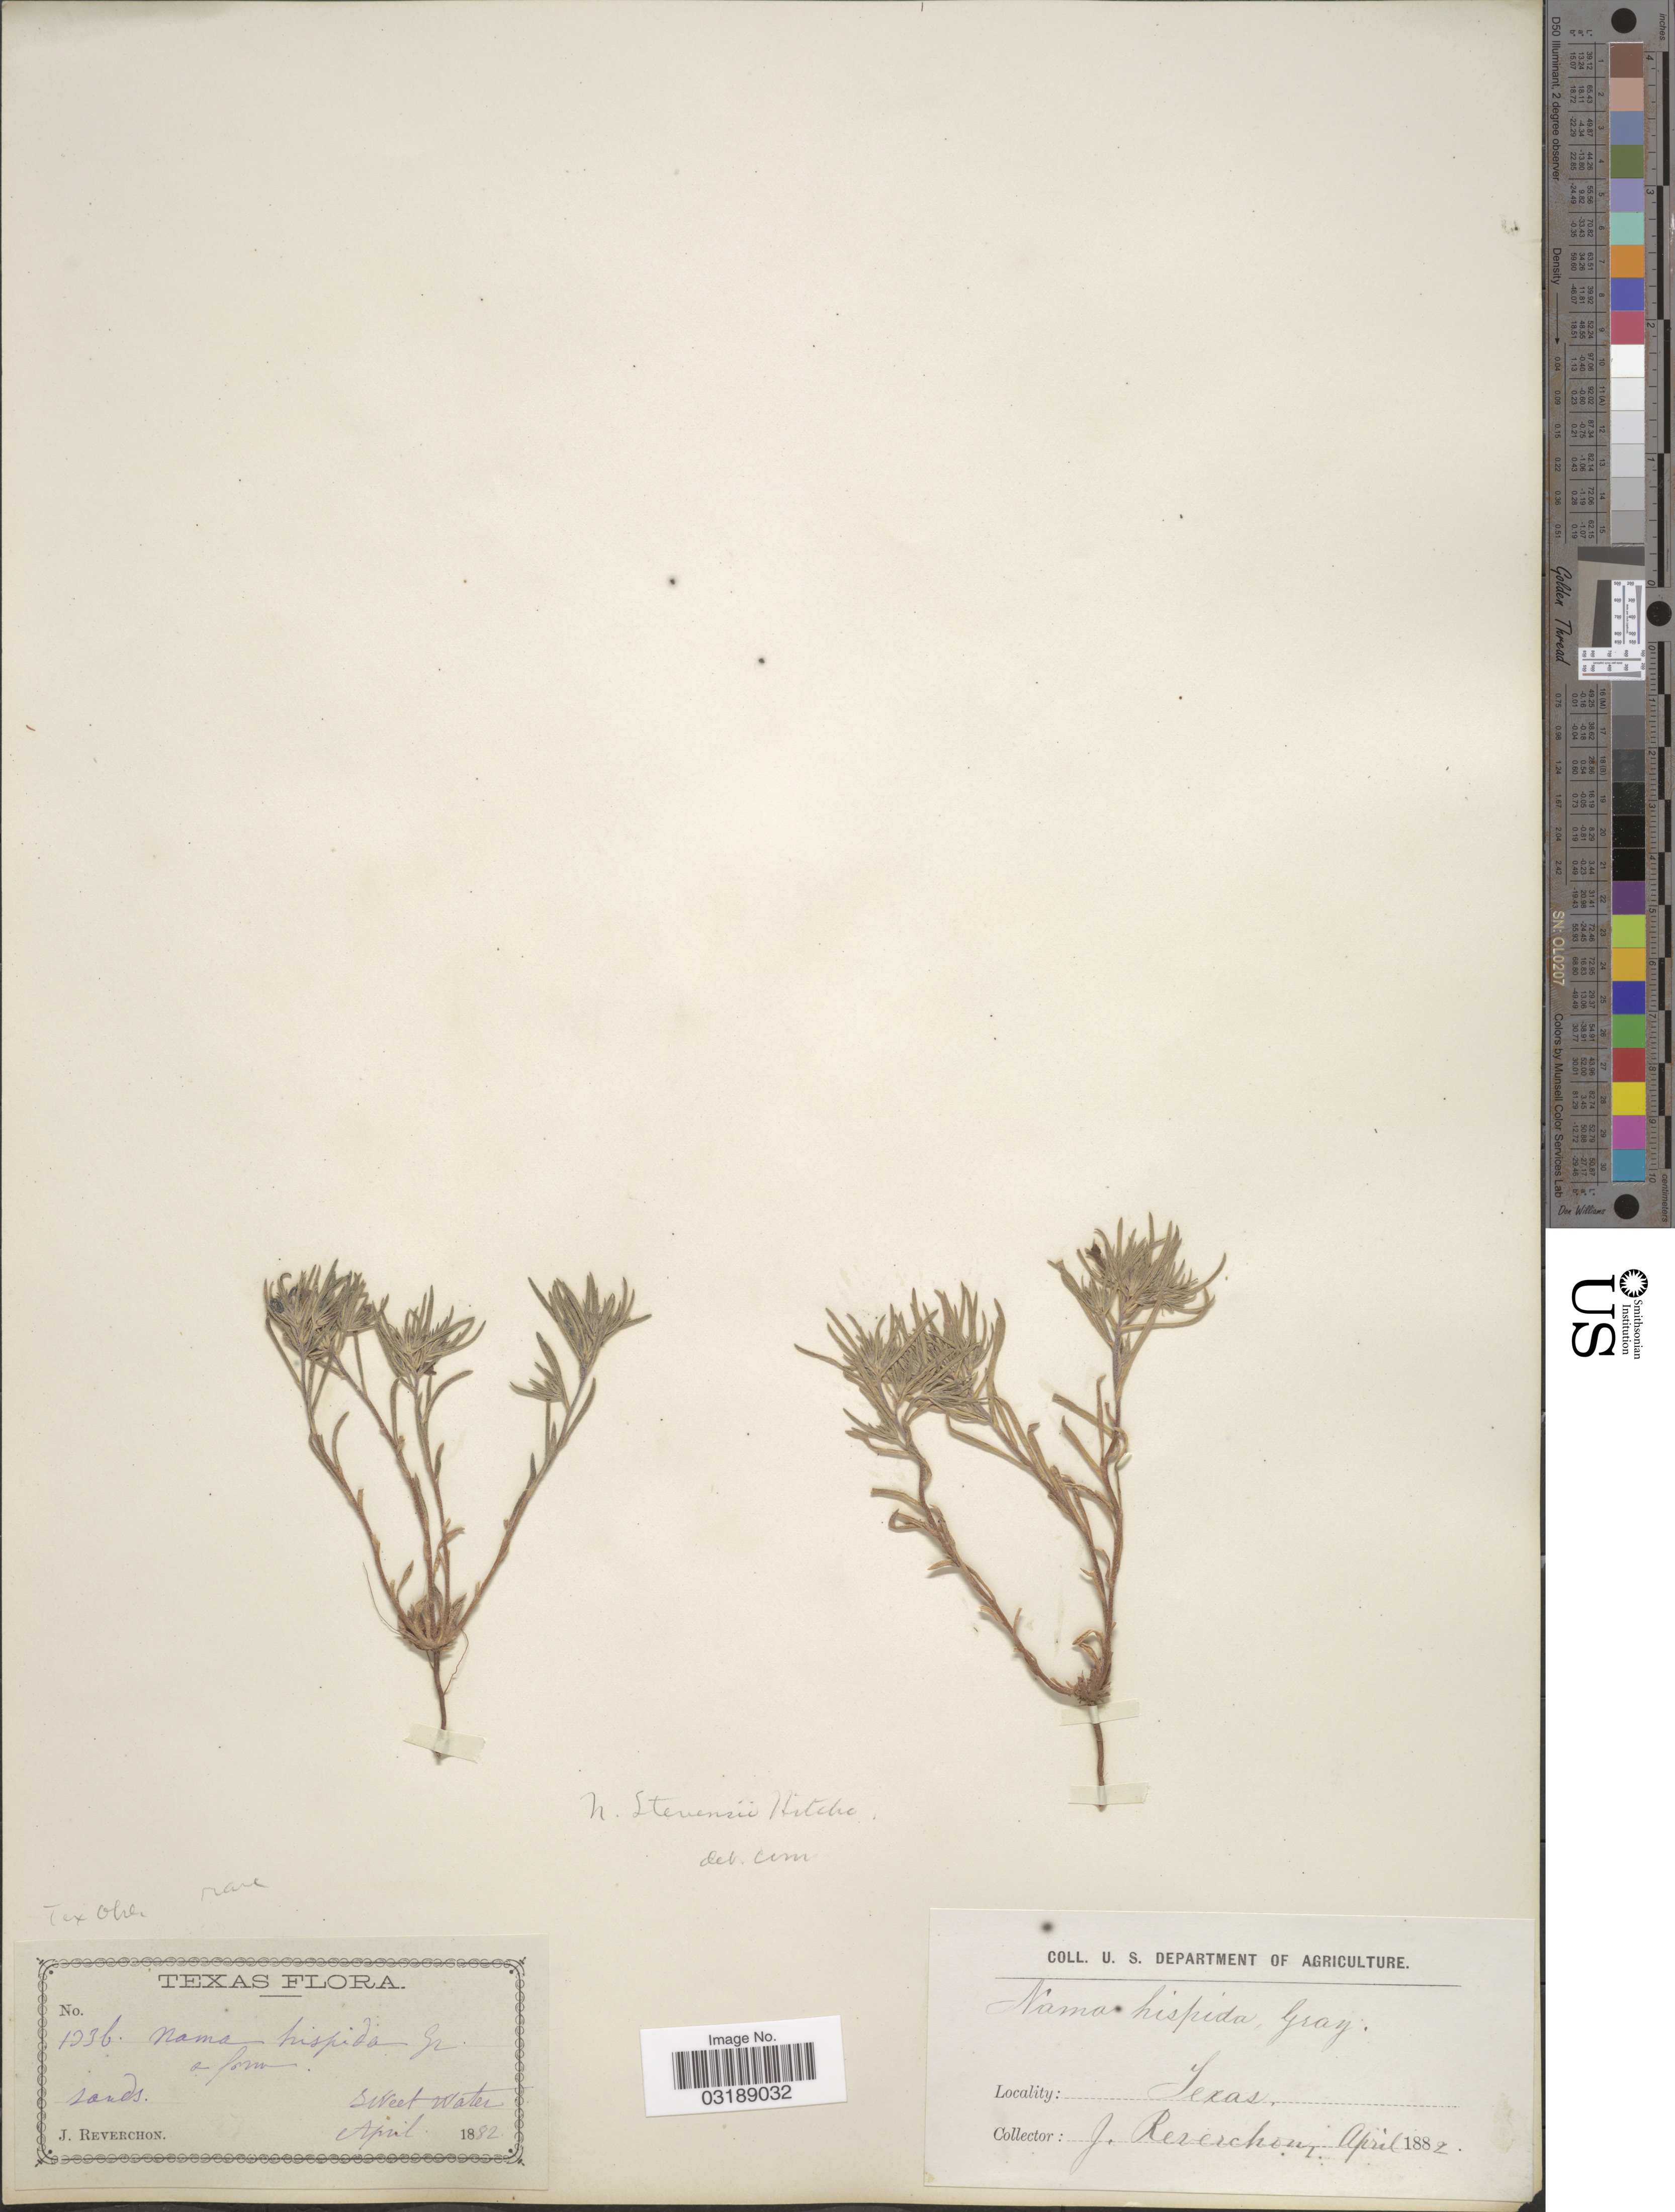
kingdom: Plantae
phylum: Tracheophyta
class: Magnoliopsida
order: Boraginales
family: Namaceae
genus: Nama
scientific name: Nama hispida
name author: A. Gray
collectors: J. Reverchon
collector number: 1336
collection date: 1882-04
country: United States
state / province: Texas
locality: Sweet Water.